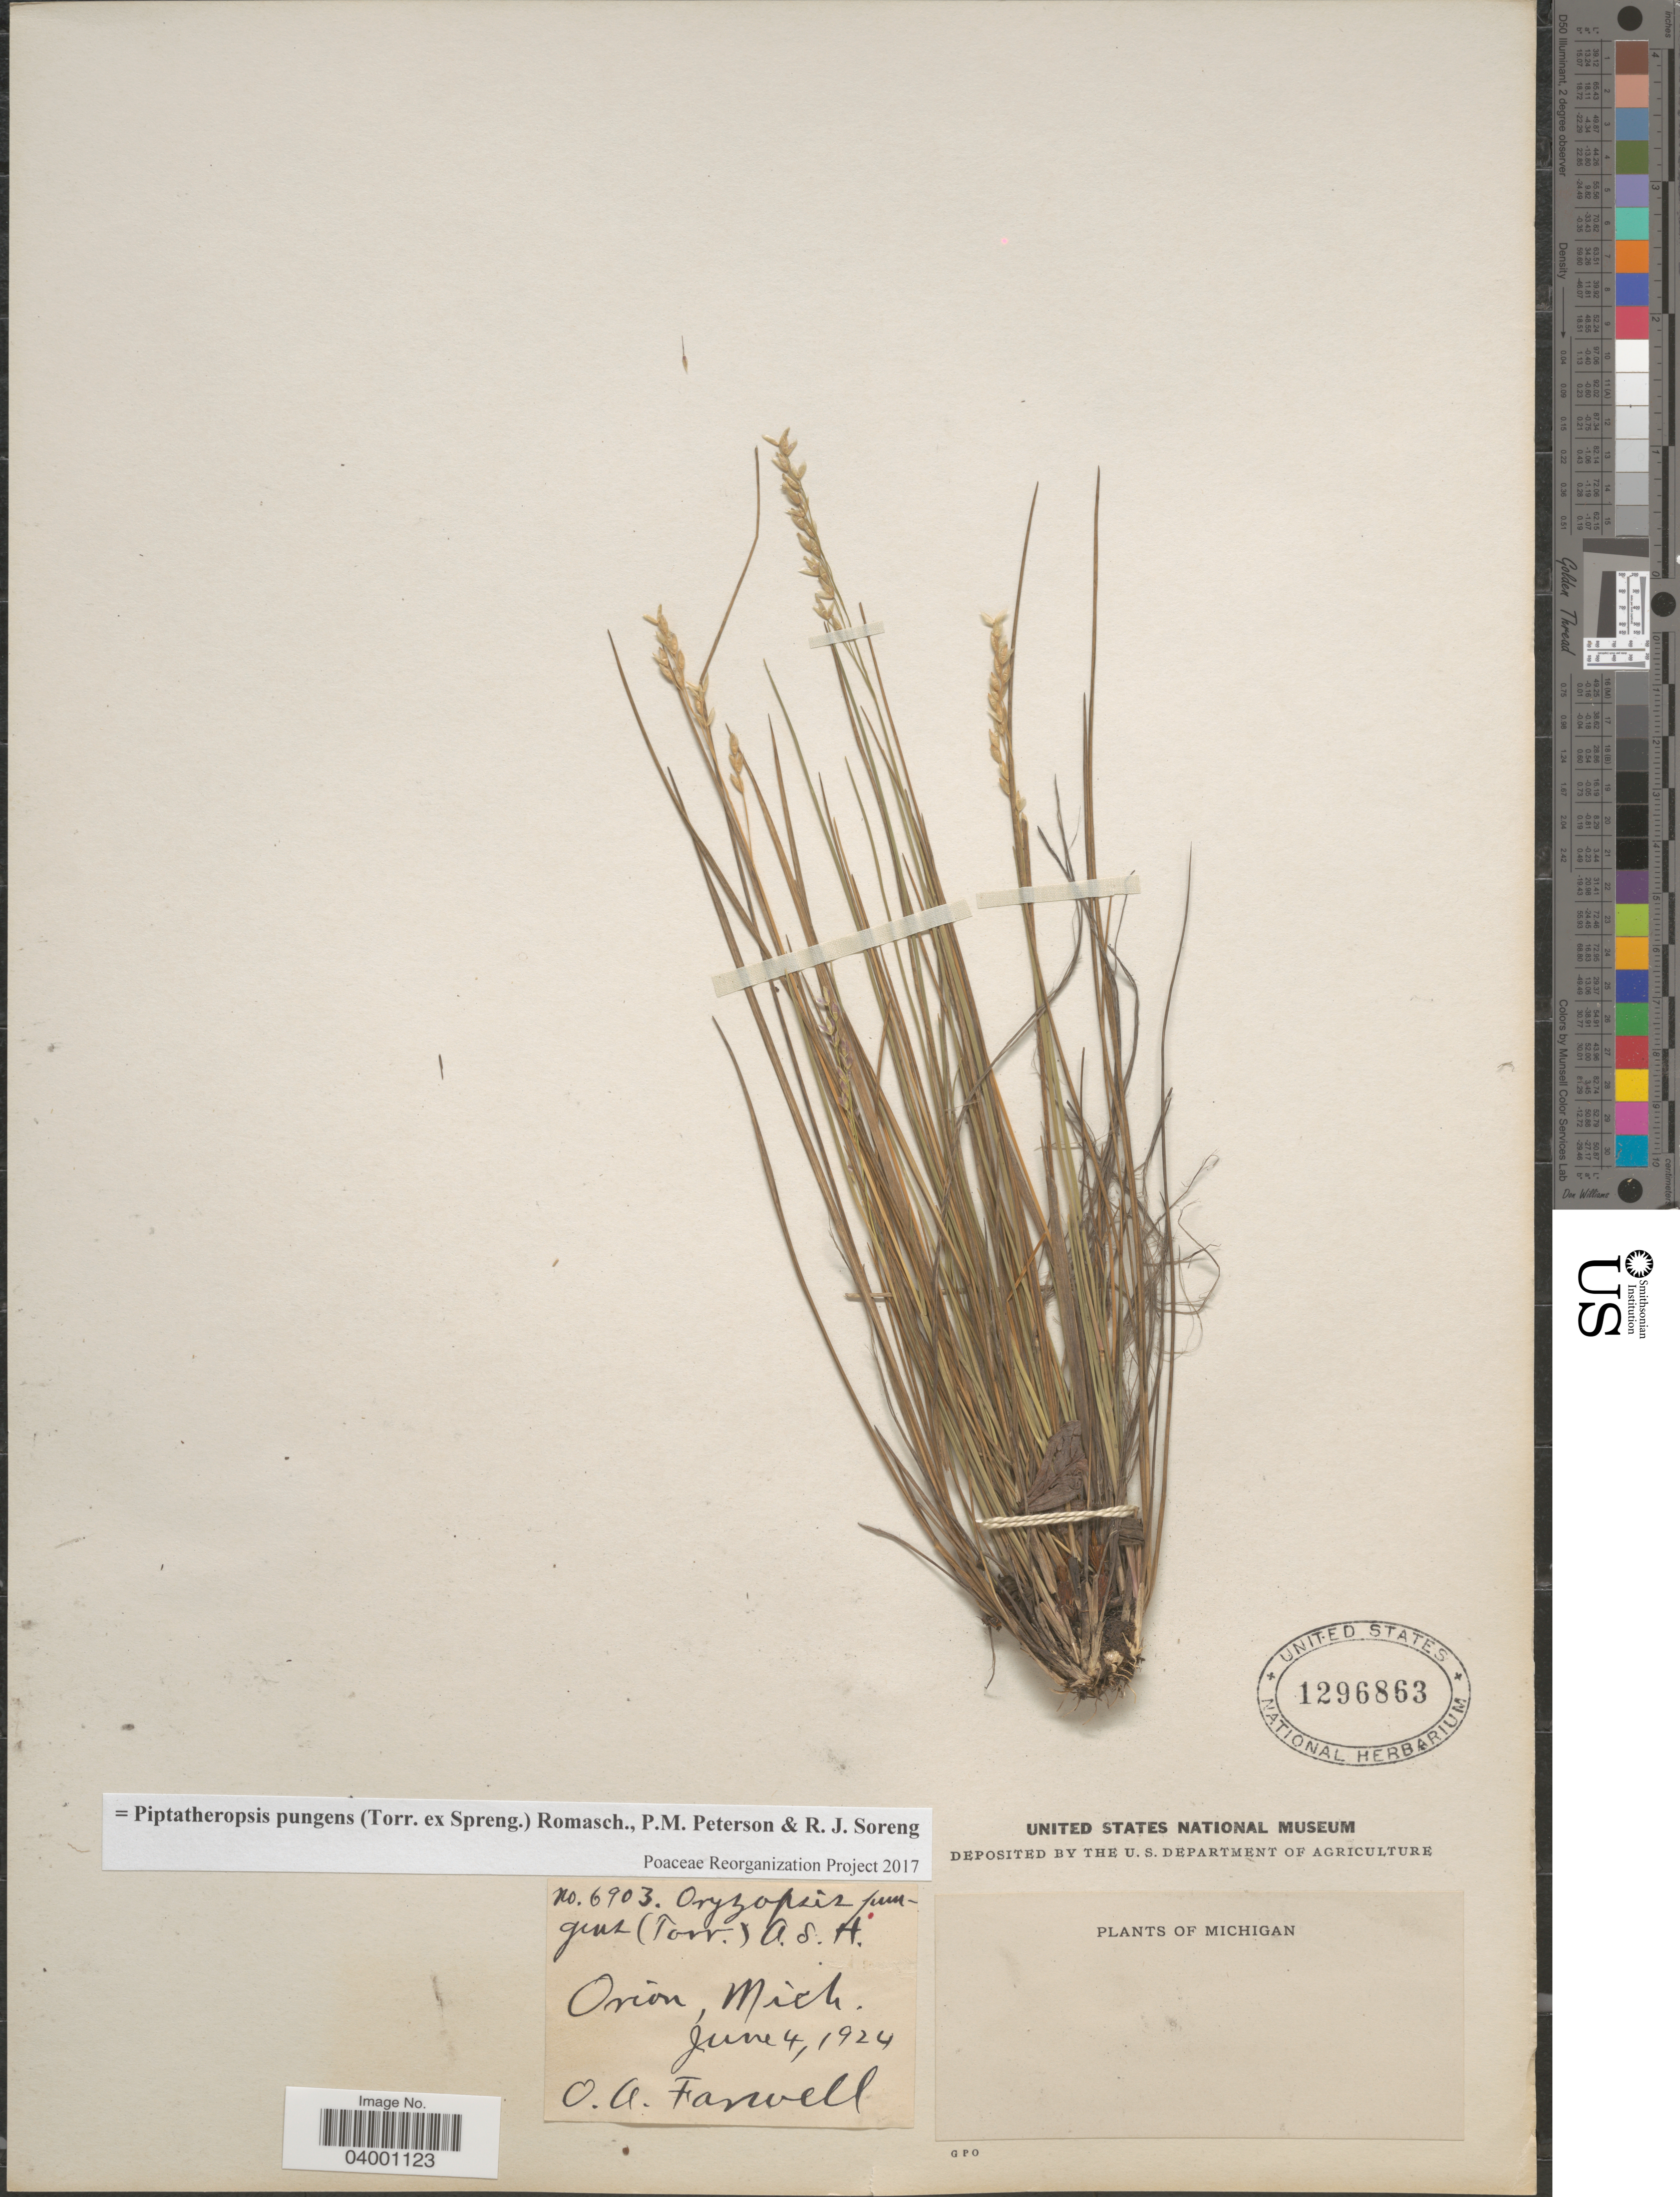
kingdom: Plantae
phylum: Tracheophyta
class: Liliopsida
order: Poales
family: Poaceae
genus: Piptatheropsis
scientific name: Piptatheropsis pungens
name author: (Torr. ex Spreng.) Romasch. et al.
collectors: O. Farwell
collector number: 6903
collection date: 1924-06-04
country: United States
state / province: Michigan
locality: Orion.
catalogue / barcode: US 1296863